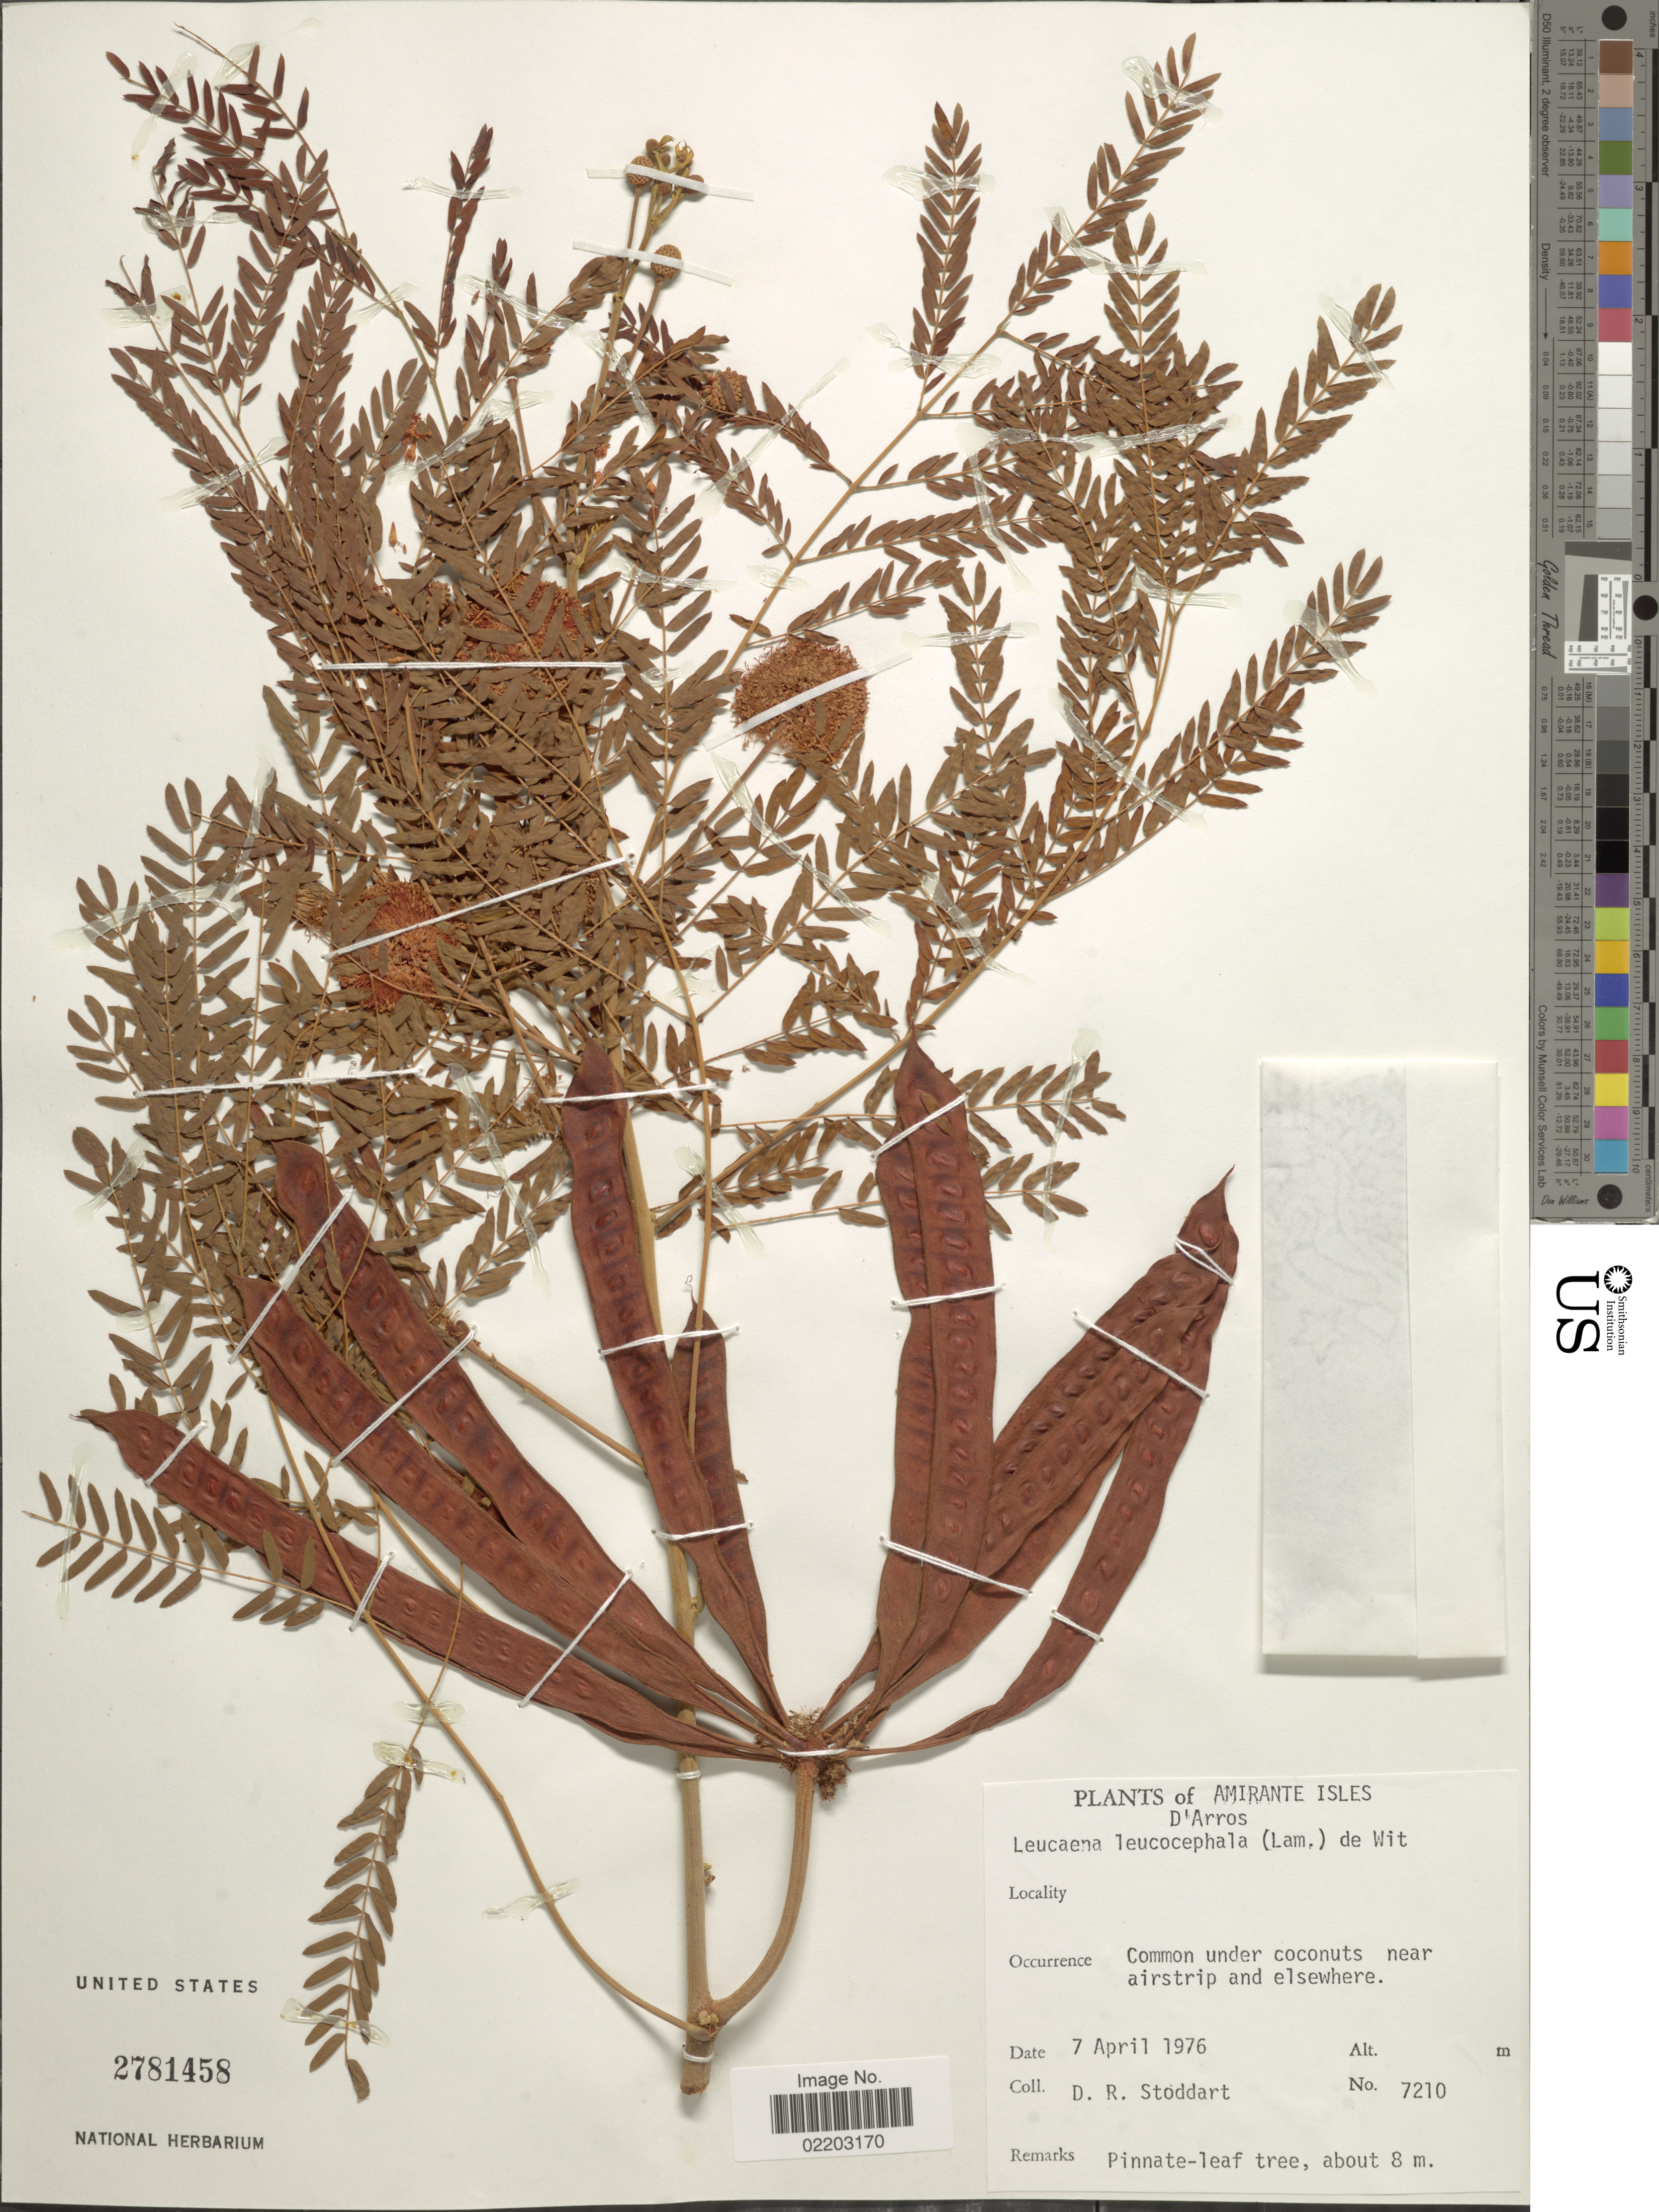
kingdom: Plantae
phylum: Tracheophyta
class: Magnoliopsida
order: Fabales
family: Fabaceae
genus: Leucaena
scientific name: Leucaena leucocephala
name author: (Lam.) de Wit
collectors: D. R. Stoddart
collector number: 7210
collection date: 1976-04-07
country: Seychelles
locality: Amirante Isles, D'Arros, Common under coconuts near airstrip and elsewhere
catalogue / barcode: US 2781458